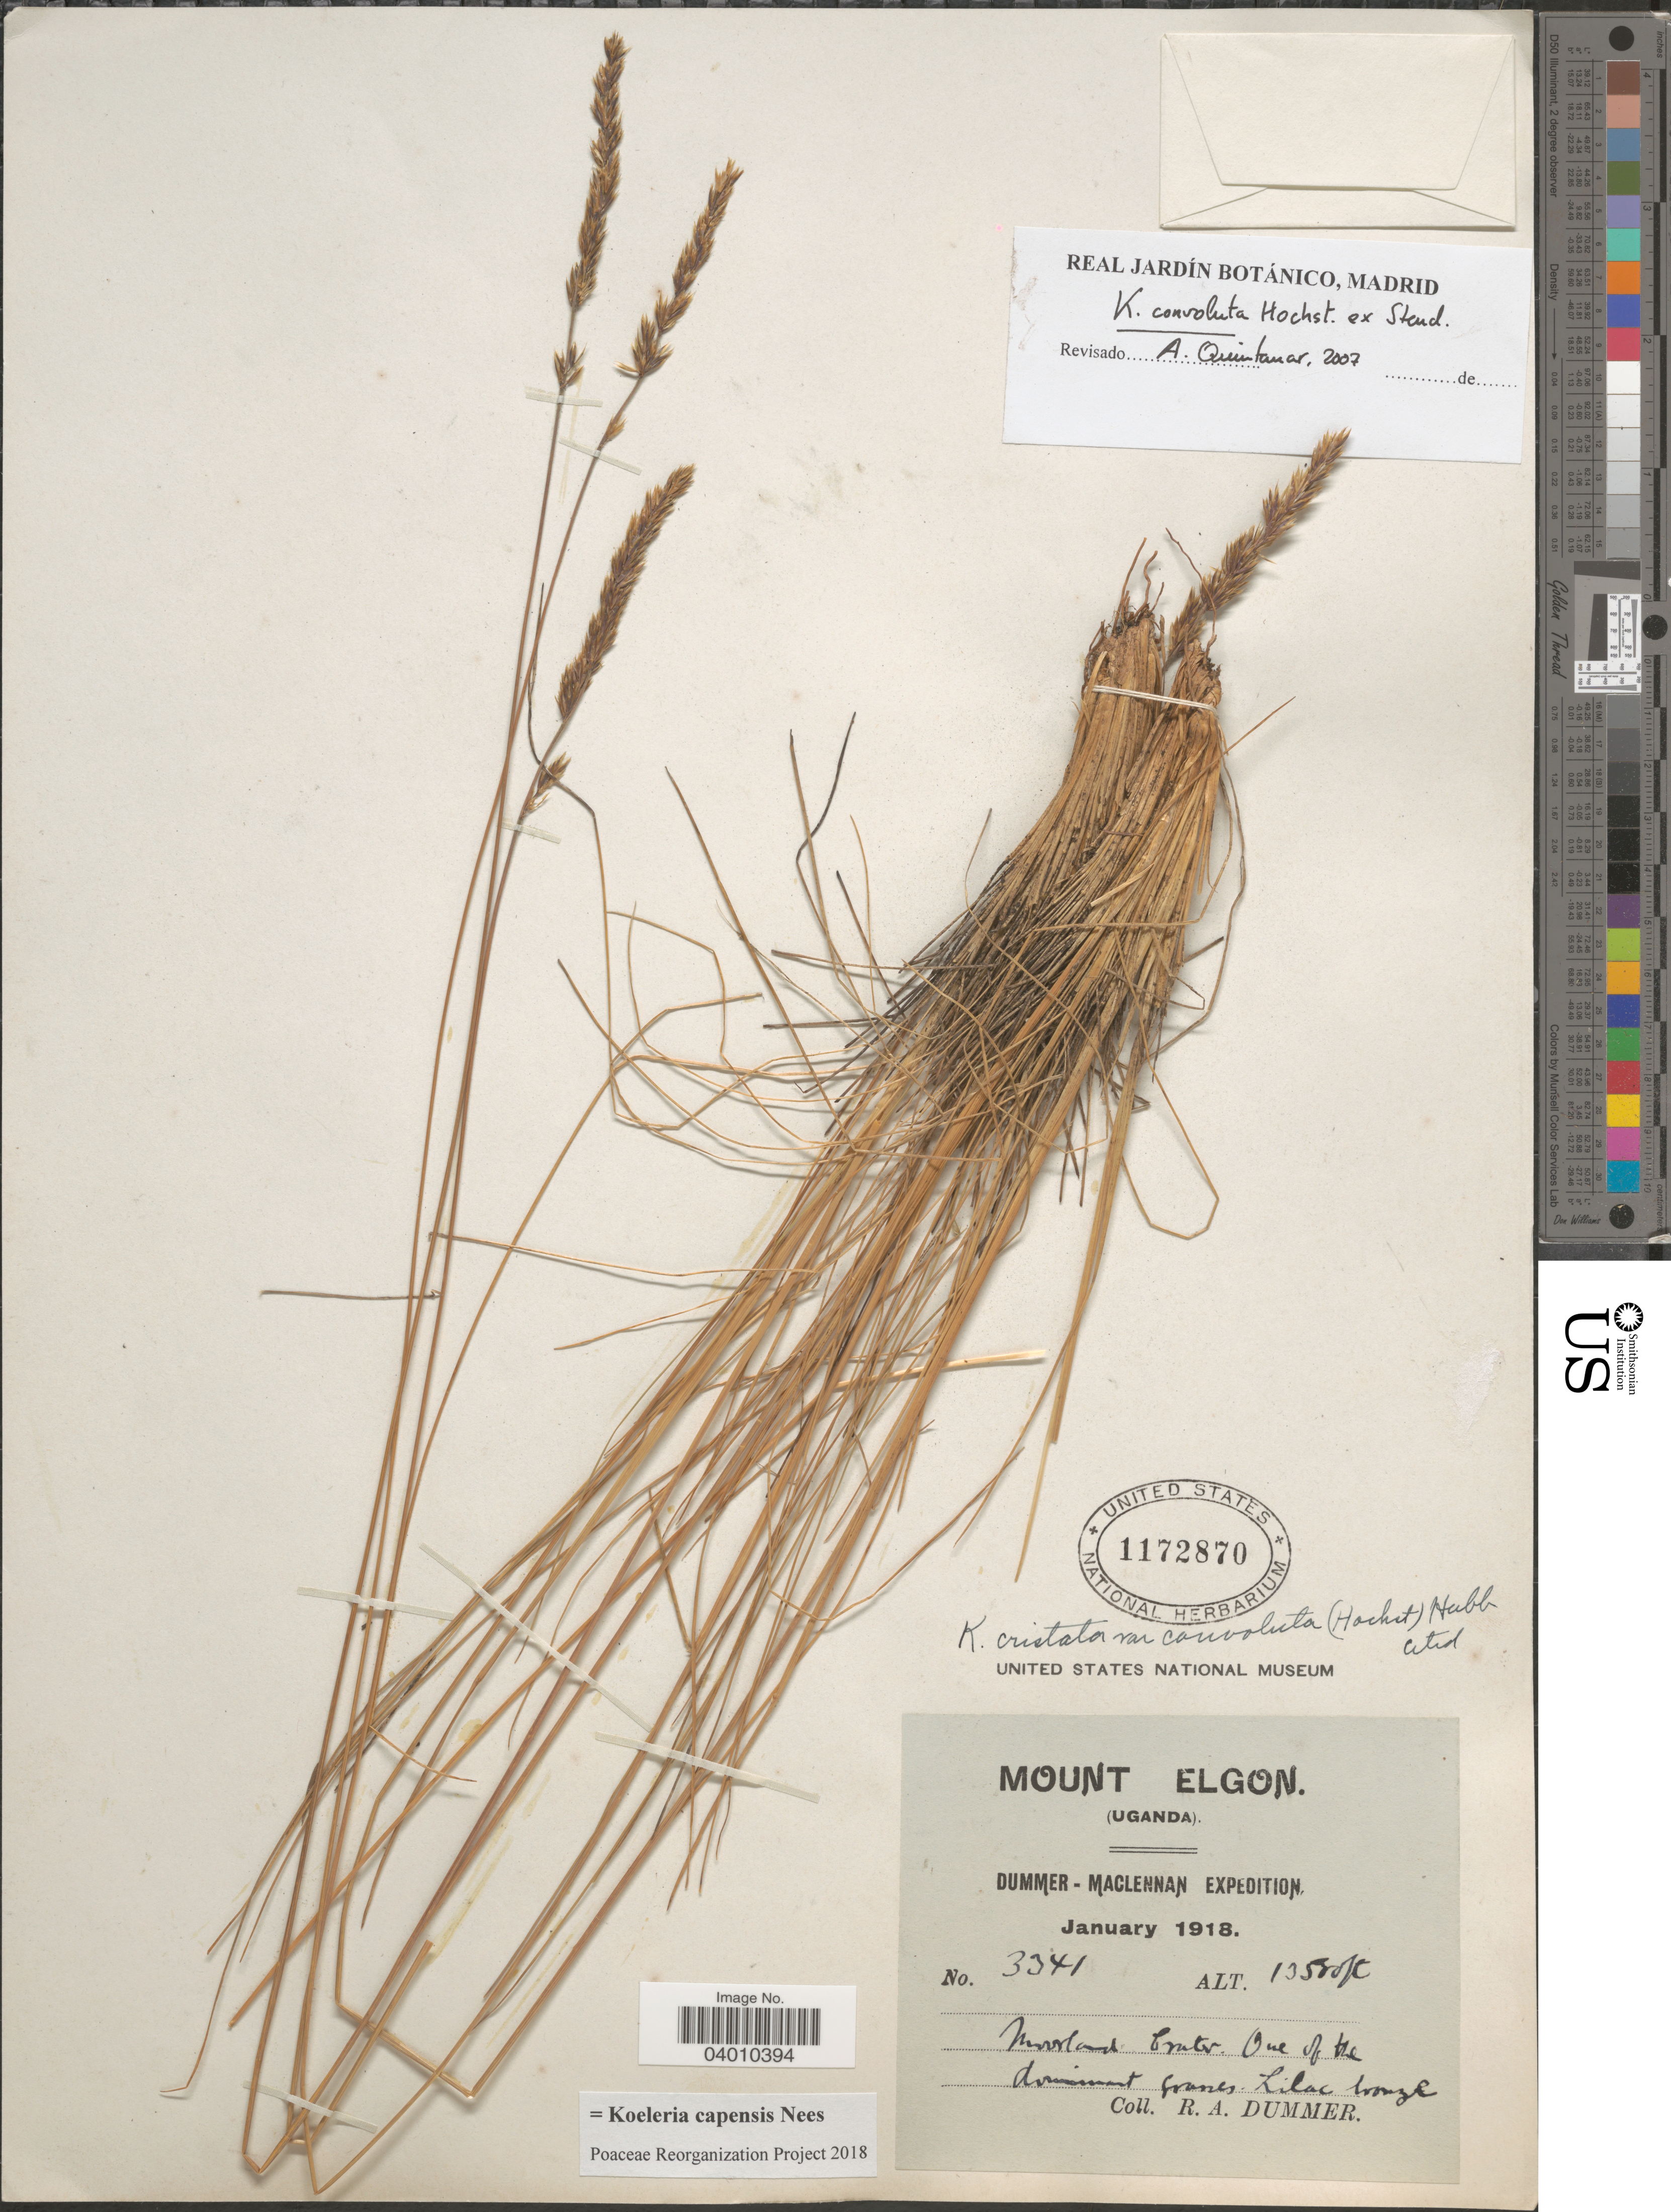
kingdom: Plantae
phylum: Tracheophyta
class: Liliopsida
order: Poales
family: Poaceae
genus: Koeleria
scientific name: Koeleria capensis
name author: (Steud.) Nees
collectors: R. Dümmer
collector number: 3341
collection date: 1918-01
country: Uganda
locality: Mount Elgon. Moorland Crater.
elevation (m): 4115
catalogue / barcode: US 1172870